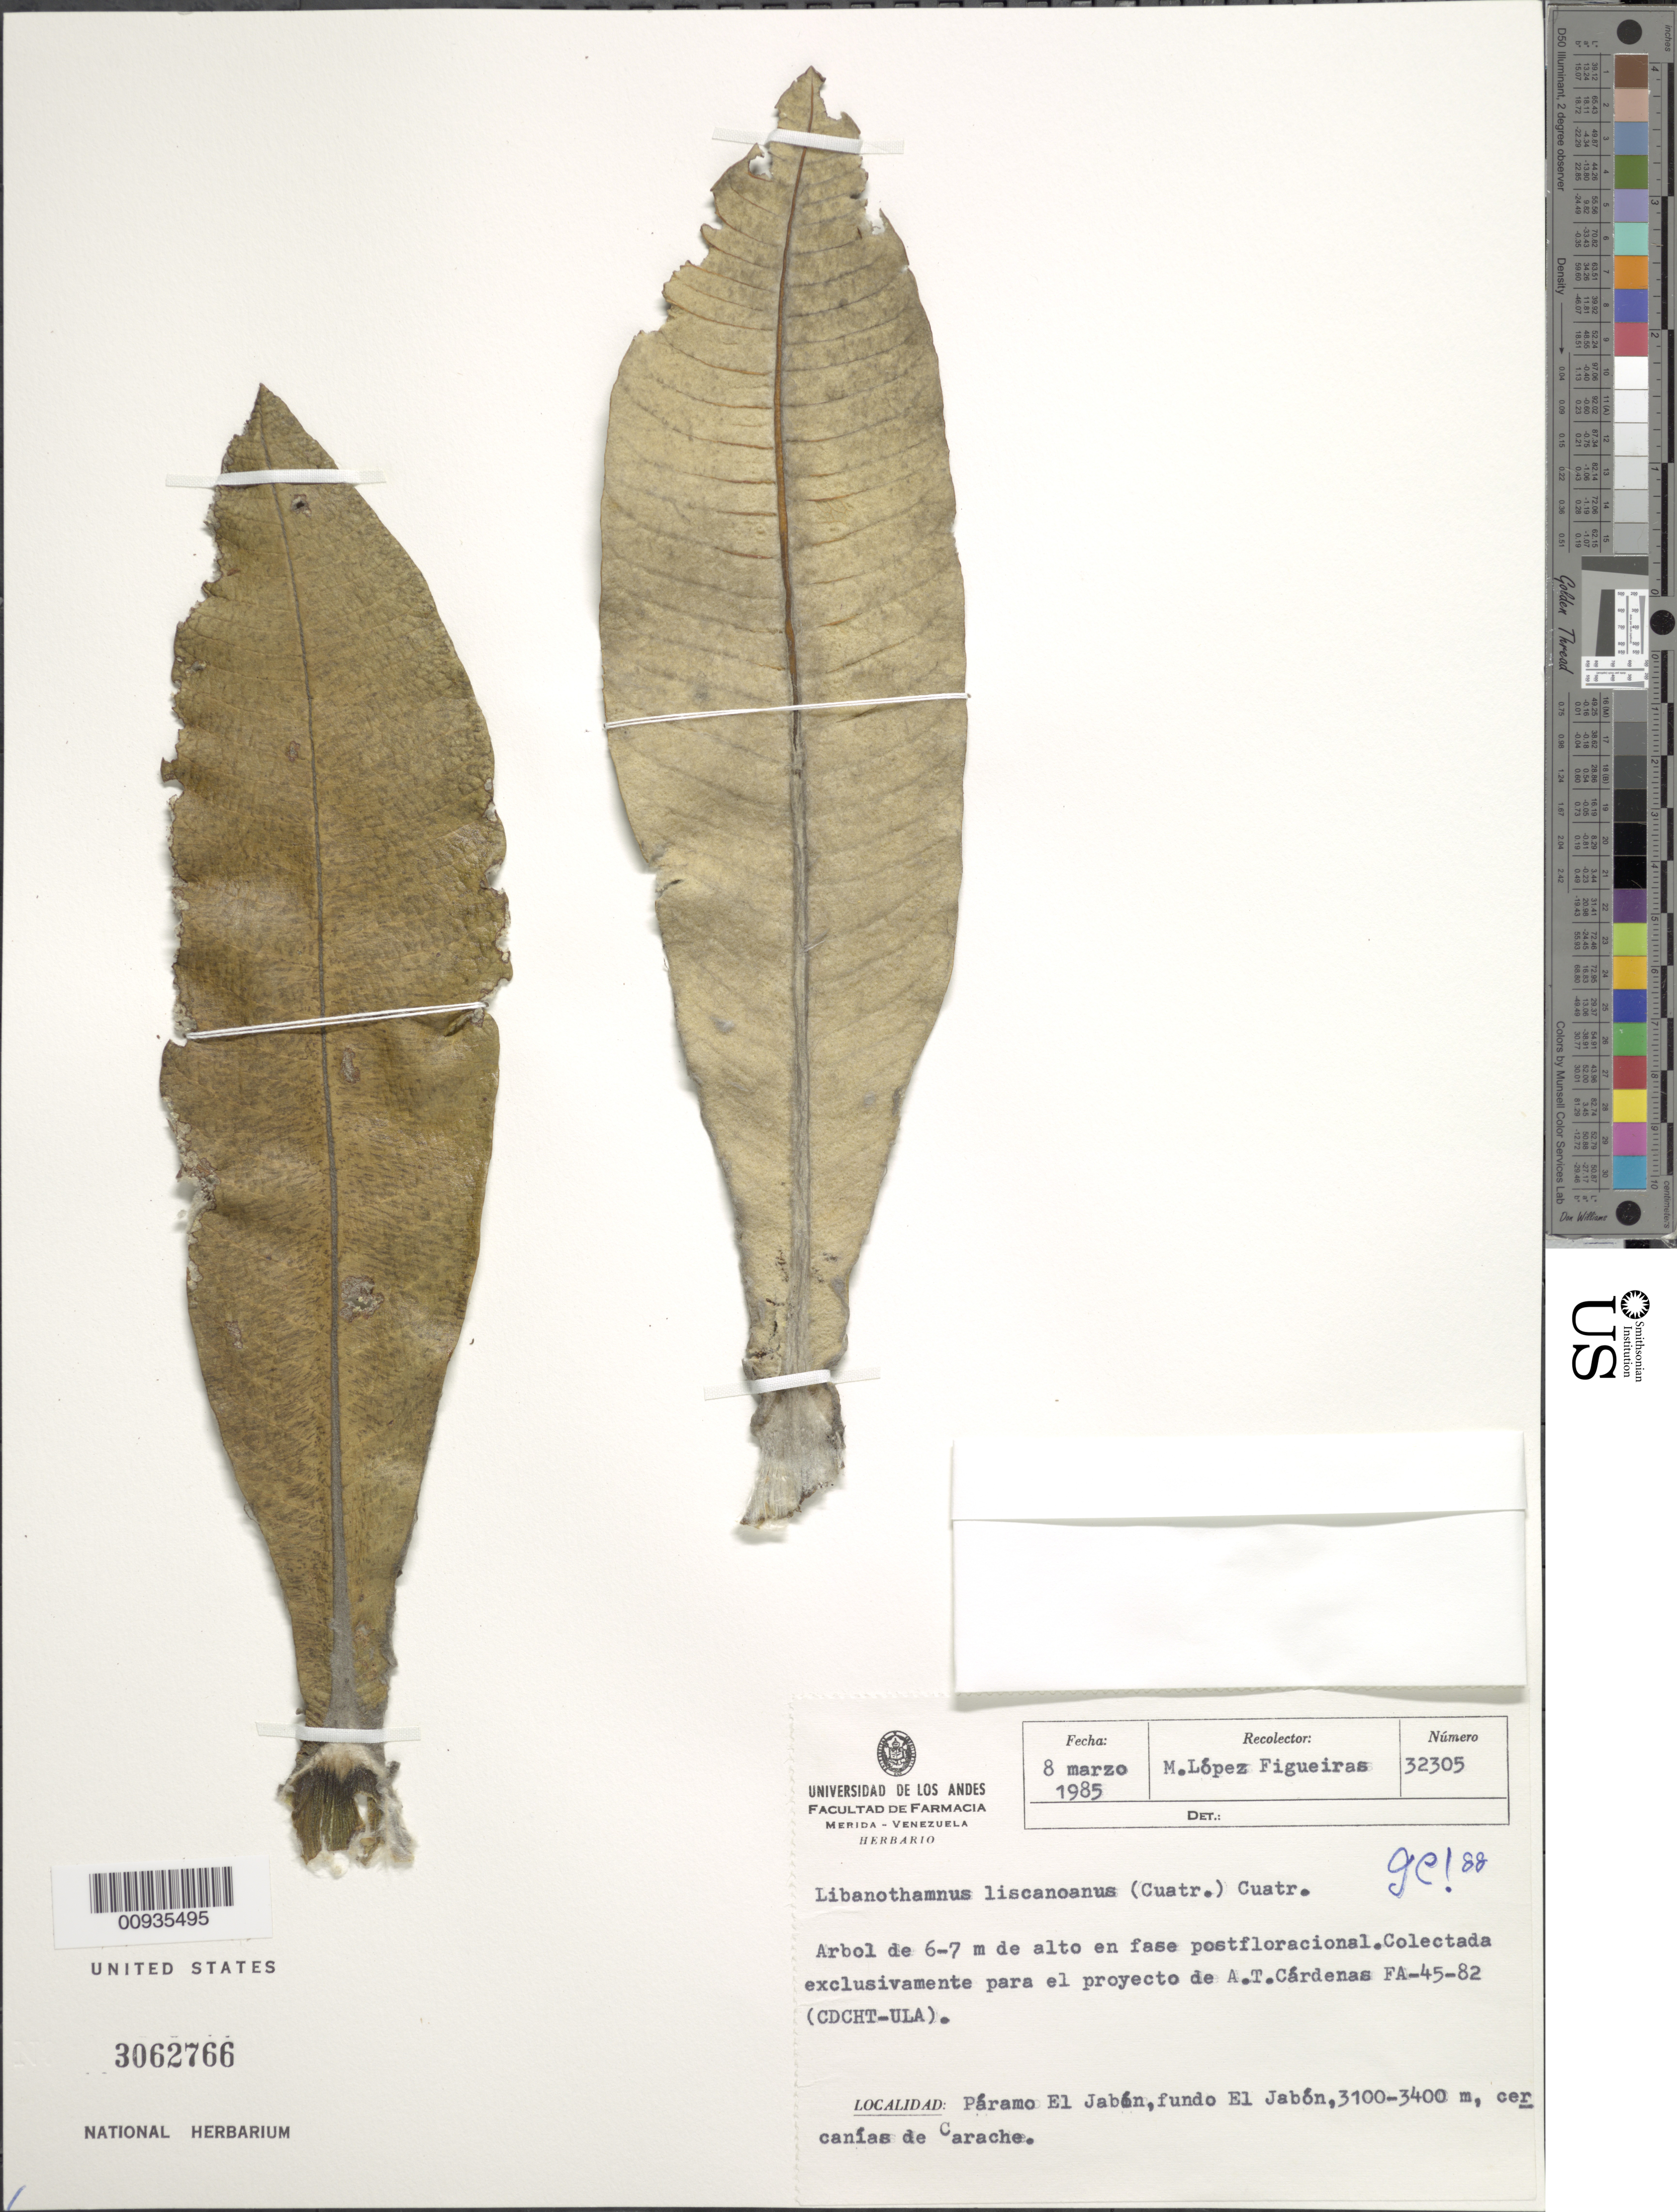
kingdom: Plantae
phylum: Tracheophyta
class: Magnoliopsida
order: Asterales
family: Asteraceae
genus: Libanothamnus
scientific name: Libanothamnus liscanoanus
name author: (Cuatrec.) Cuatrec.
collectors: M. López Figueiras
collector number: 32305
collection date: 1985-03-08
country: Venezuela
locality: Páramo de El Jabón. Junto El Jabón, cercanías de Carache.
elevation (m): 3100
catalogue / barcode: US 3062766